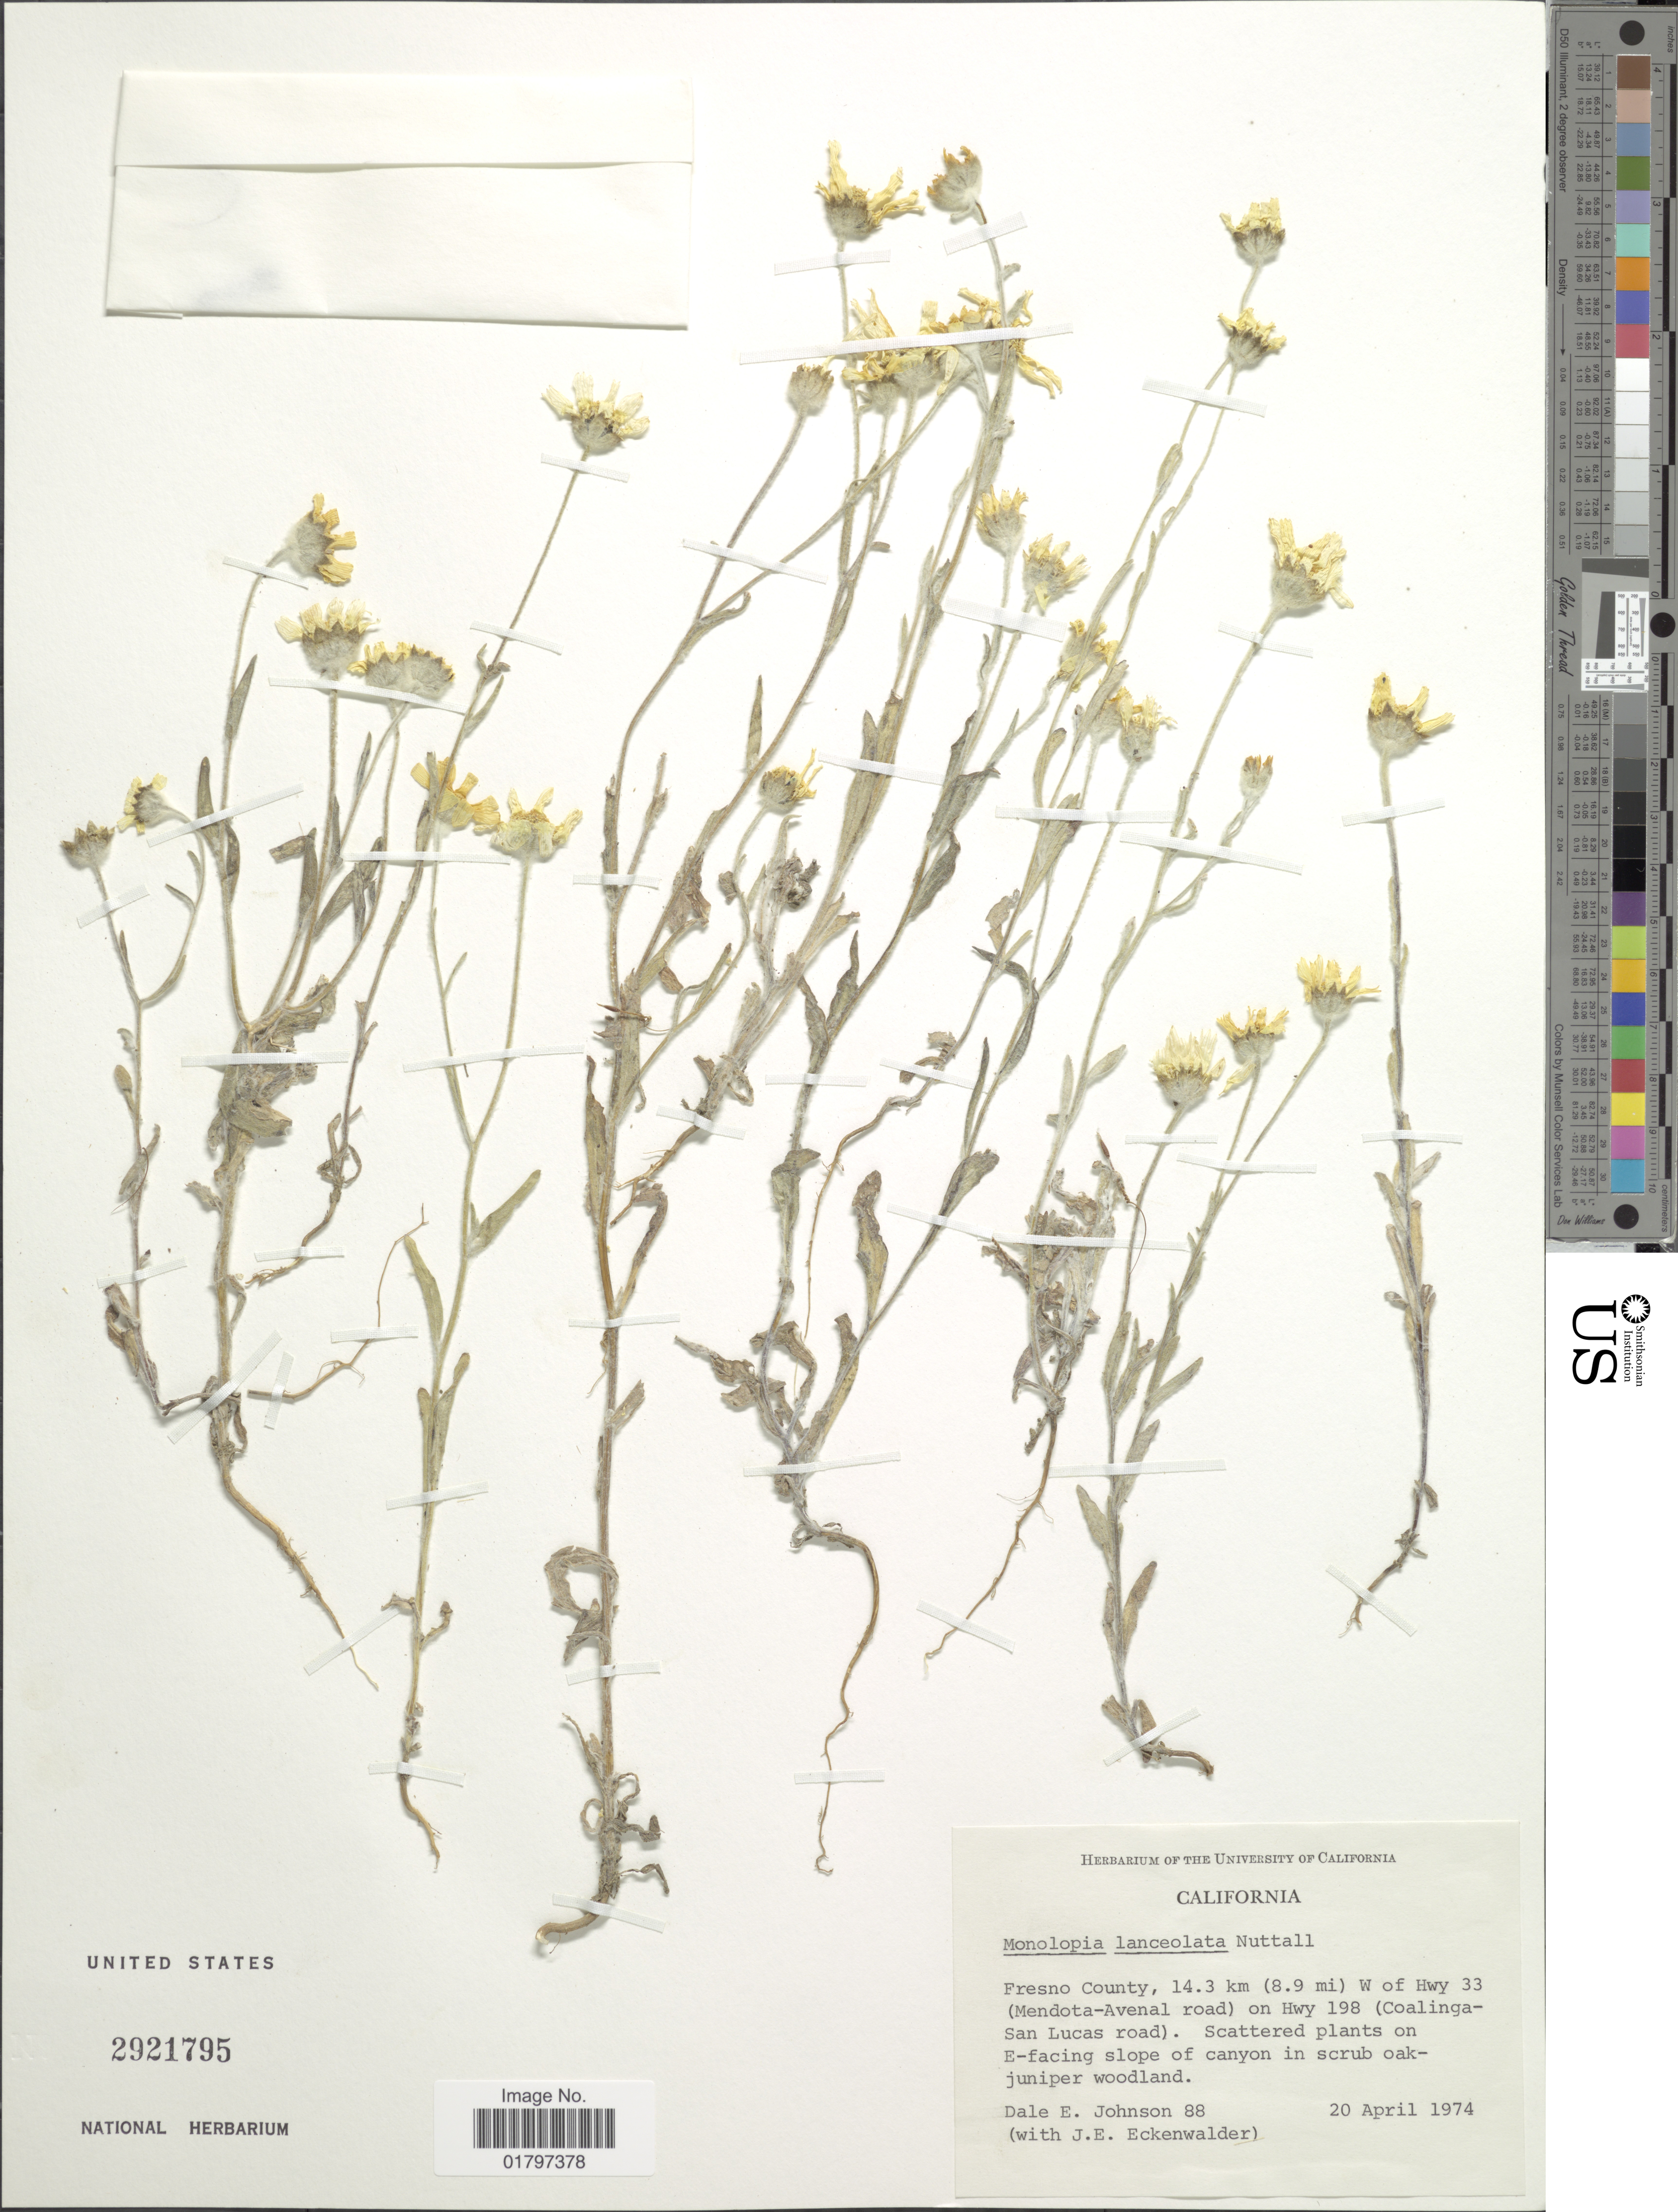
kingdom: Plantae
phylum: Tracheophyta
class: Magnoliopsida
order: Asterales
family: Asteraceae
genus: Monolopia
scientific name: Monolopia lanceolata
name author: Nutt.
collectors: D. E. Johnson & J. Eckenwalder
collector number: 88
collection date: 1974-04-20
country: United States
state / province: California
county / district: Fresno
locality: Fresno County, 14.3 km (8.9 mi) W of Hwy 33 (Mendota-Avenal road) on Hwy 198 (Coalinga-San Lucas road). Scattered plants on E-facing slope of canyon in scrub oak-juniper woodland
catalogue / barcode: US 2921795